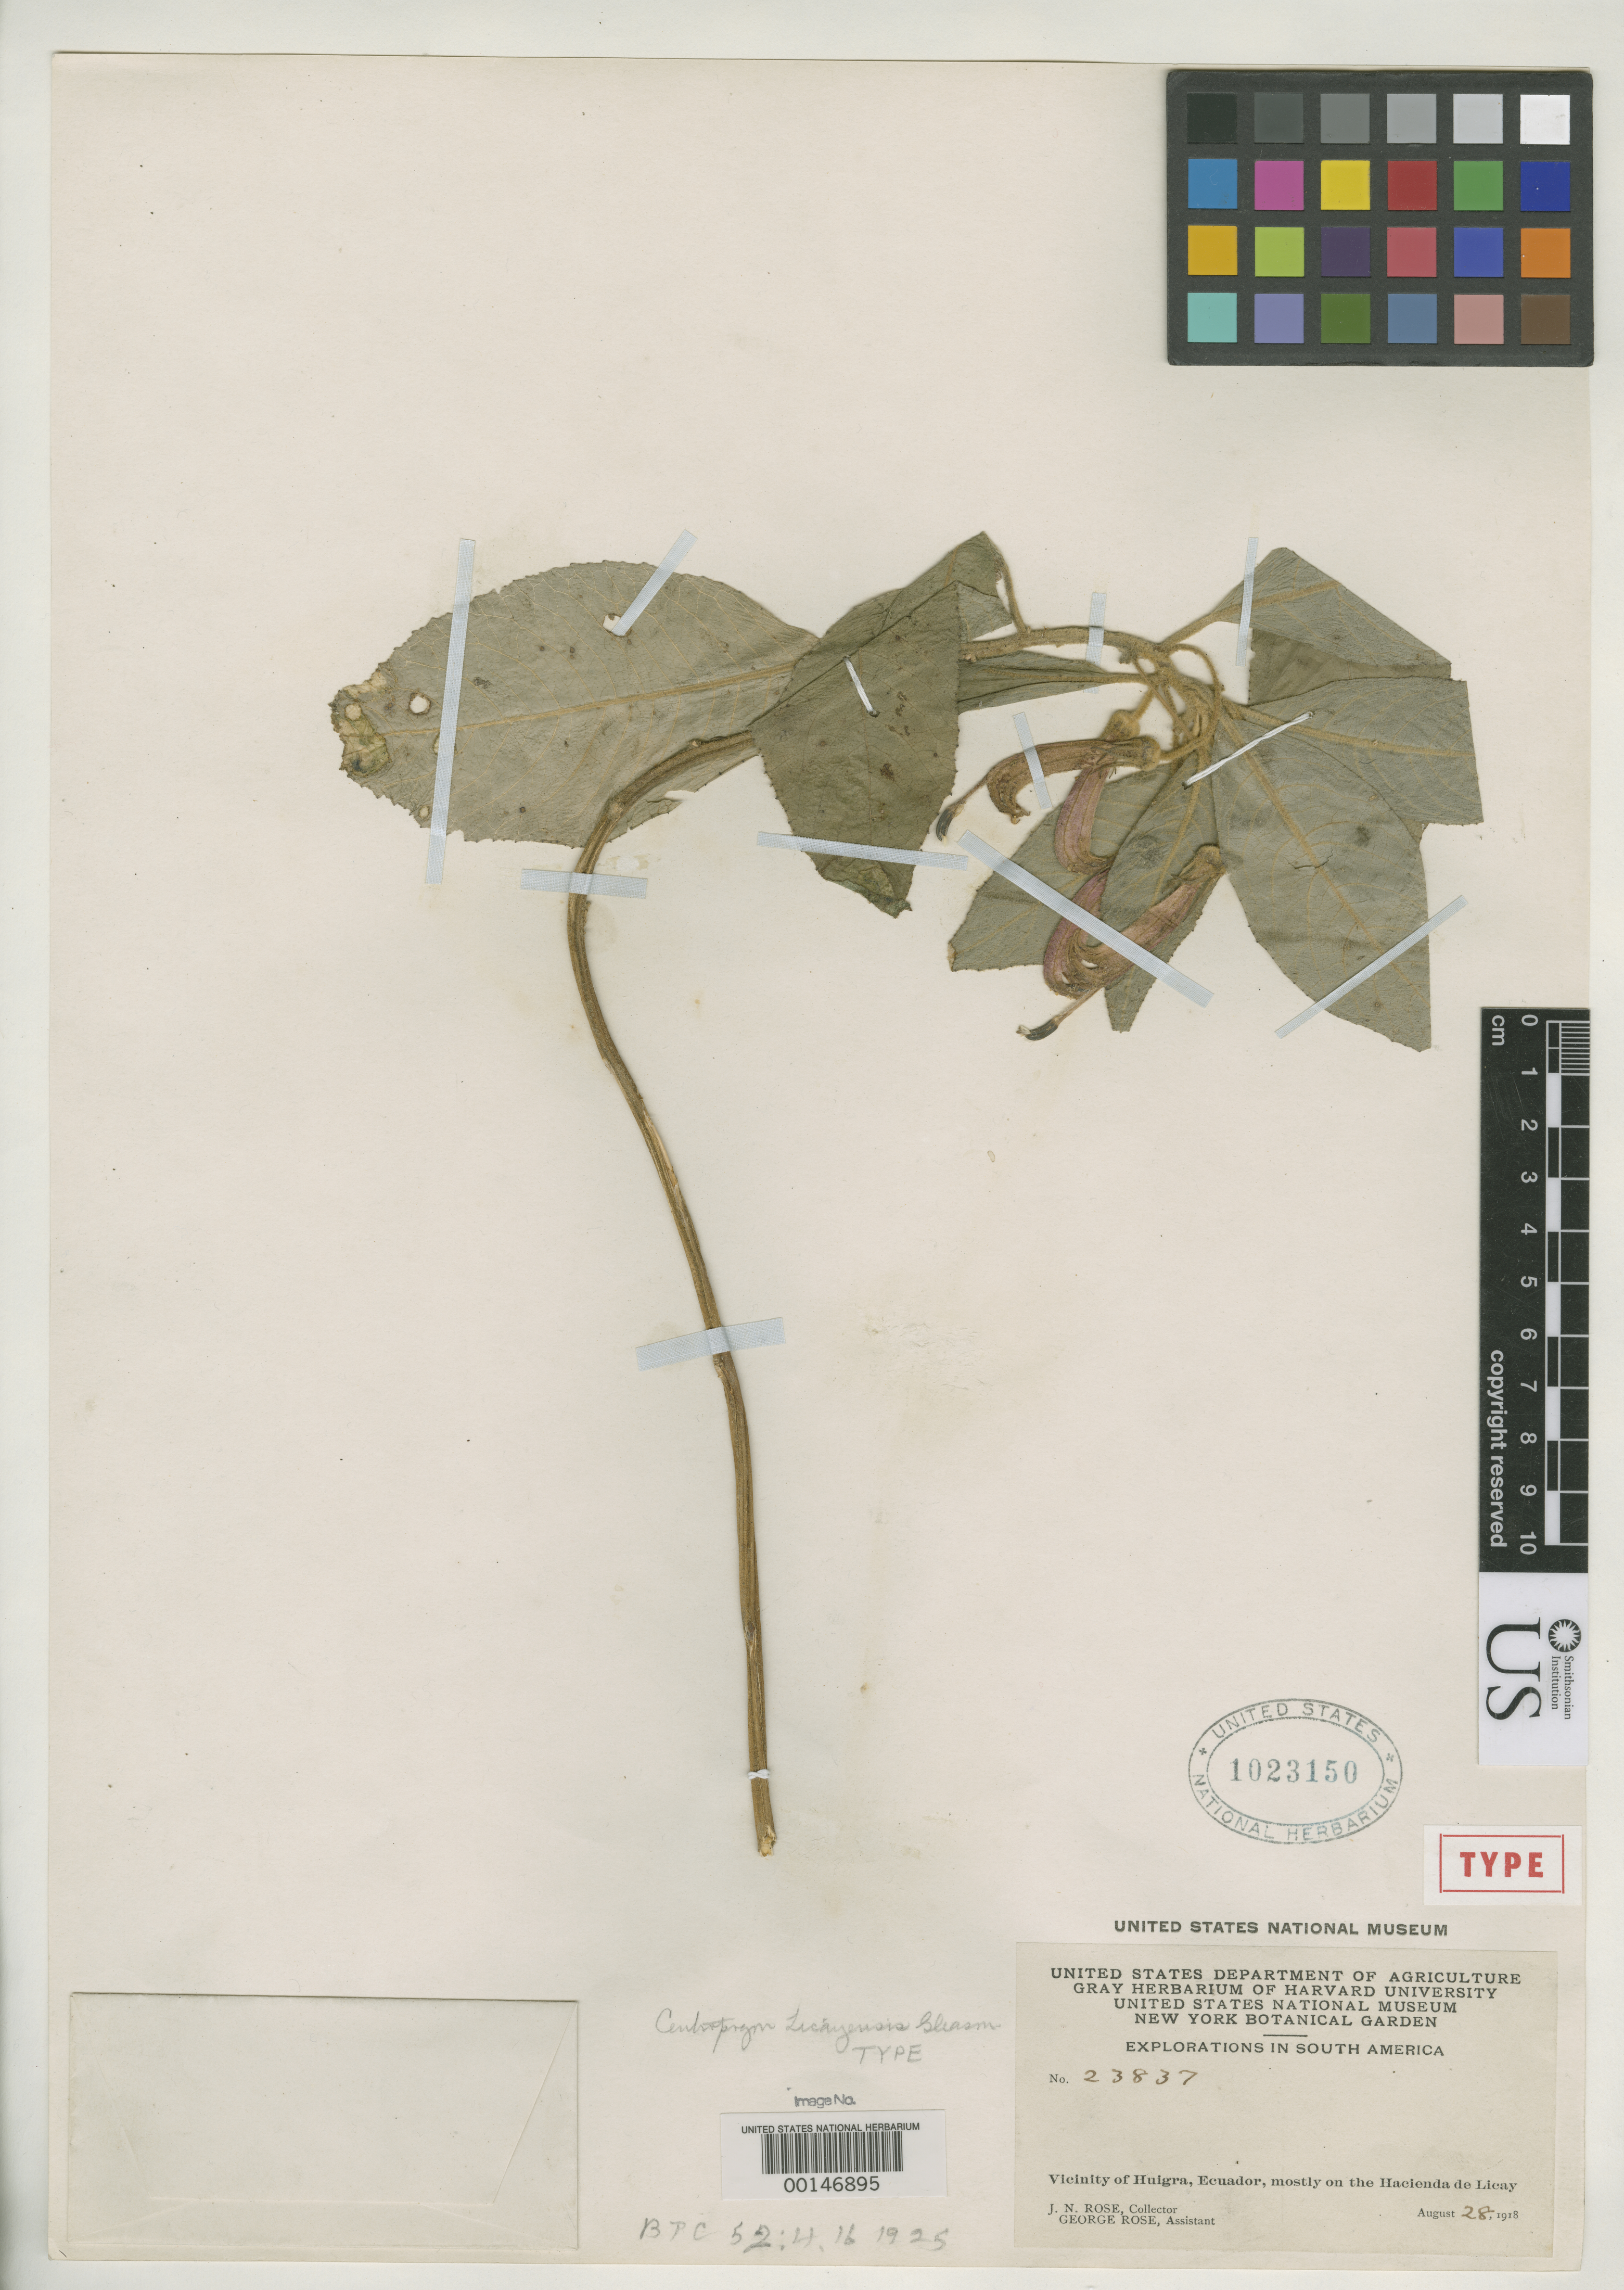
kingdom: Plantae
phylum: Tracheophyta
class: Magnoliopsida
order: Asterales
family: Campanulaceae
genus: Centropogon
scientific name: Centropogon licayensis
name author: Gleason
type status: Holotype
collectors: J. N. Rose & G. Rose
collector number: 23837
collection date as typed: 28 Aug 1918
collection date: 1918-08-28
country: Ecuador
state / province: Chimborazo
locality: Hacienda de Licay, Huigra.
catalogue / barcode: US 1023150